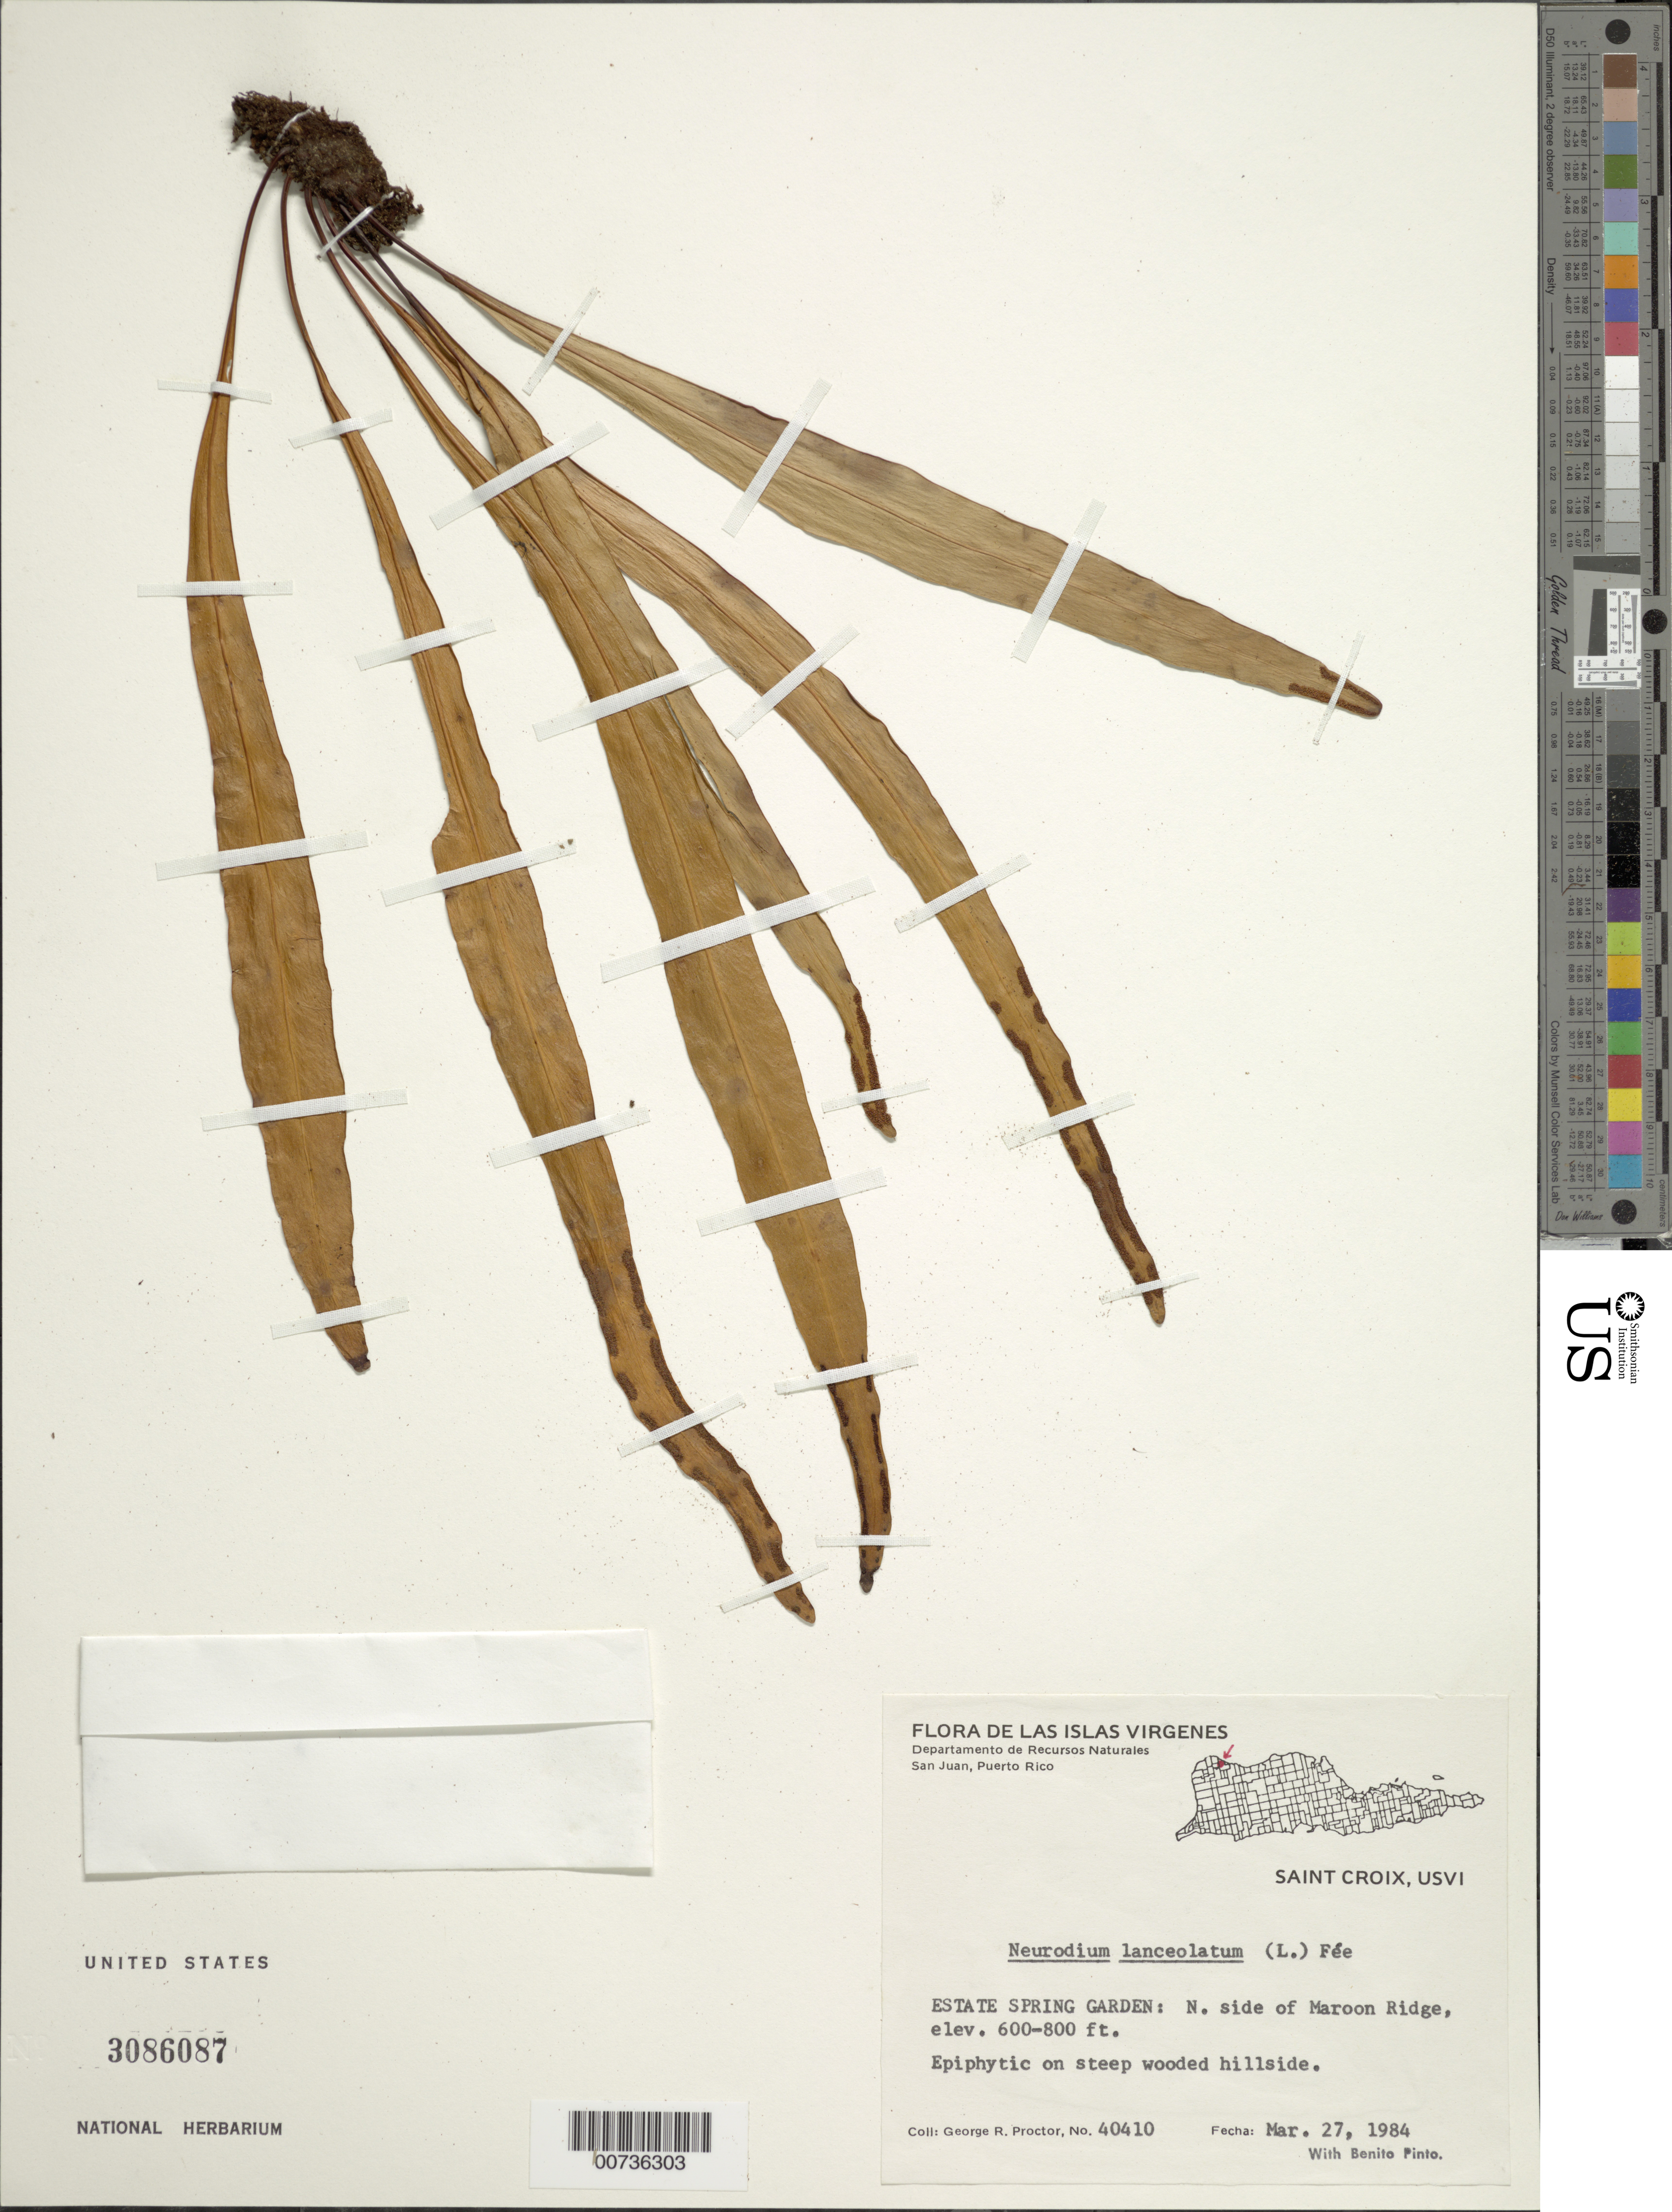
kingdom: Plantae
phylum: Tracheophyta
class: Polypodiopsida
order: Polypodiales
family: Polypodiaceae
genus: Pleopeltis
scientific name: Pleopeltis marginata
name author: A.R. Sm. & Tejero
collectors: G. R. Proctor & B. Pinto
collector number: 40410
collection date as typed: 27 Mar 1984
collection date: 1984-03-27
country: U.S. Virgin Islands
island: St. Croix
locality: Estate Spring Garden: N. side of Maroon Ridge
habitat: Epiphytic on steep wooded hillside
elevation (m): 183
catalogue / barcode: US 3086087